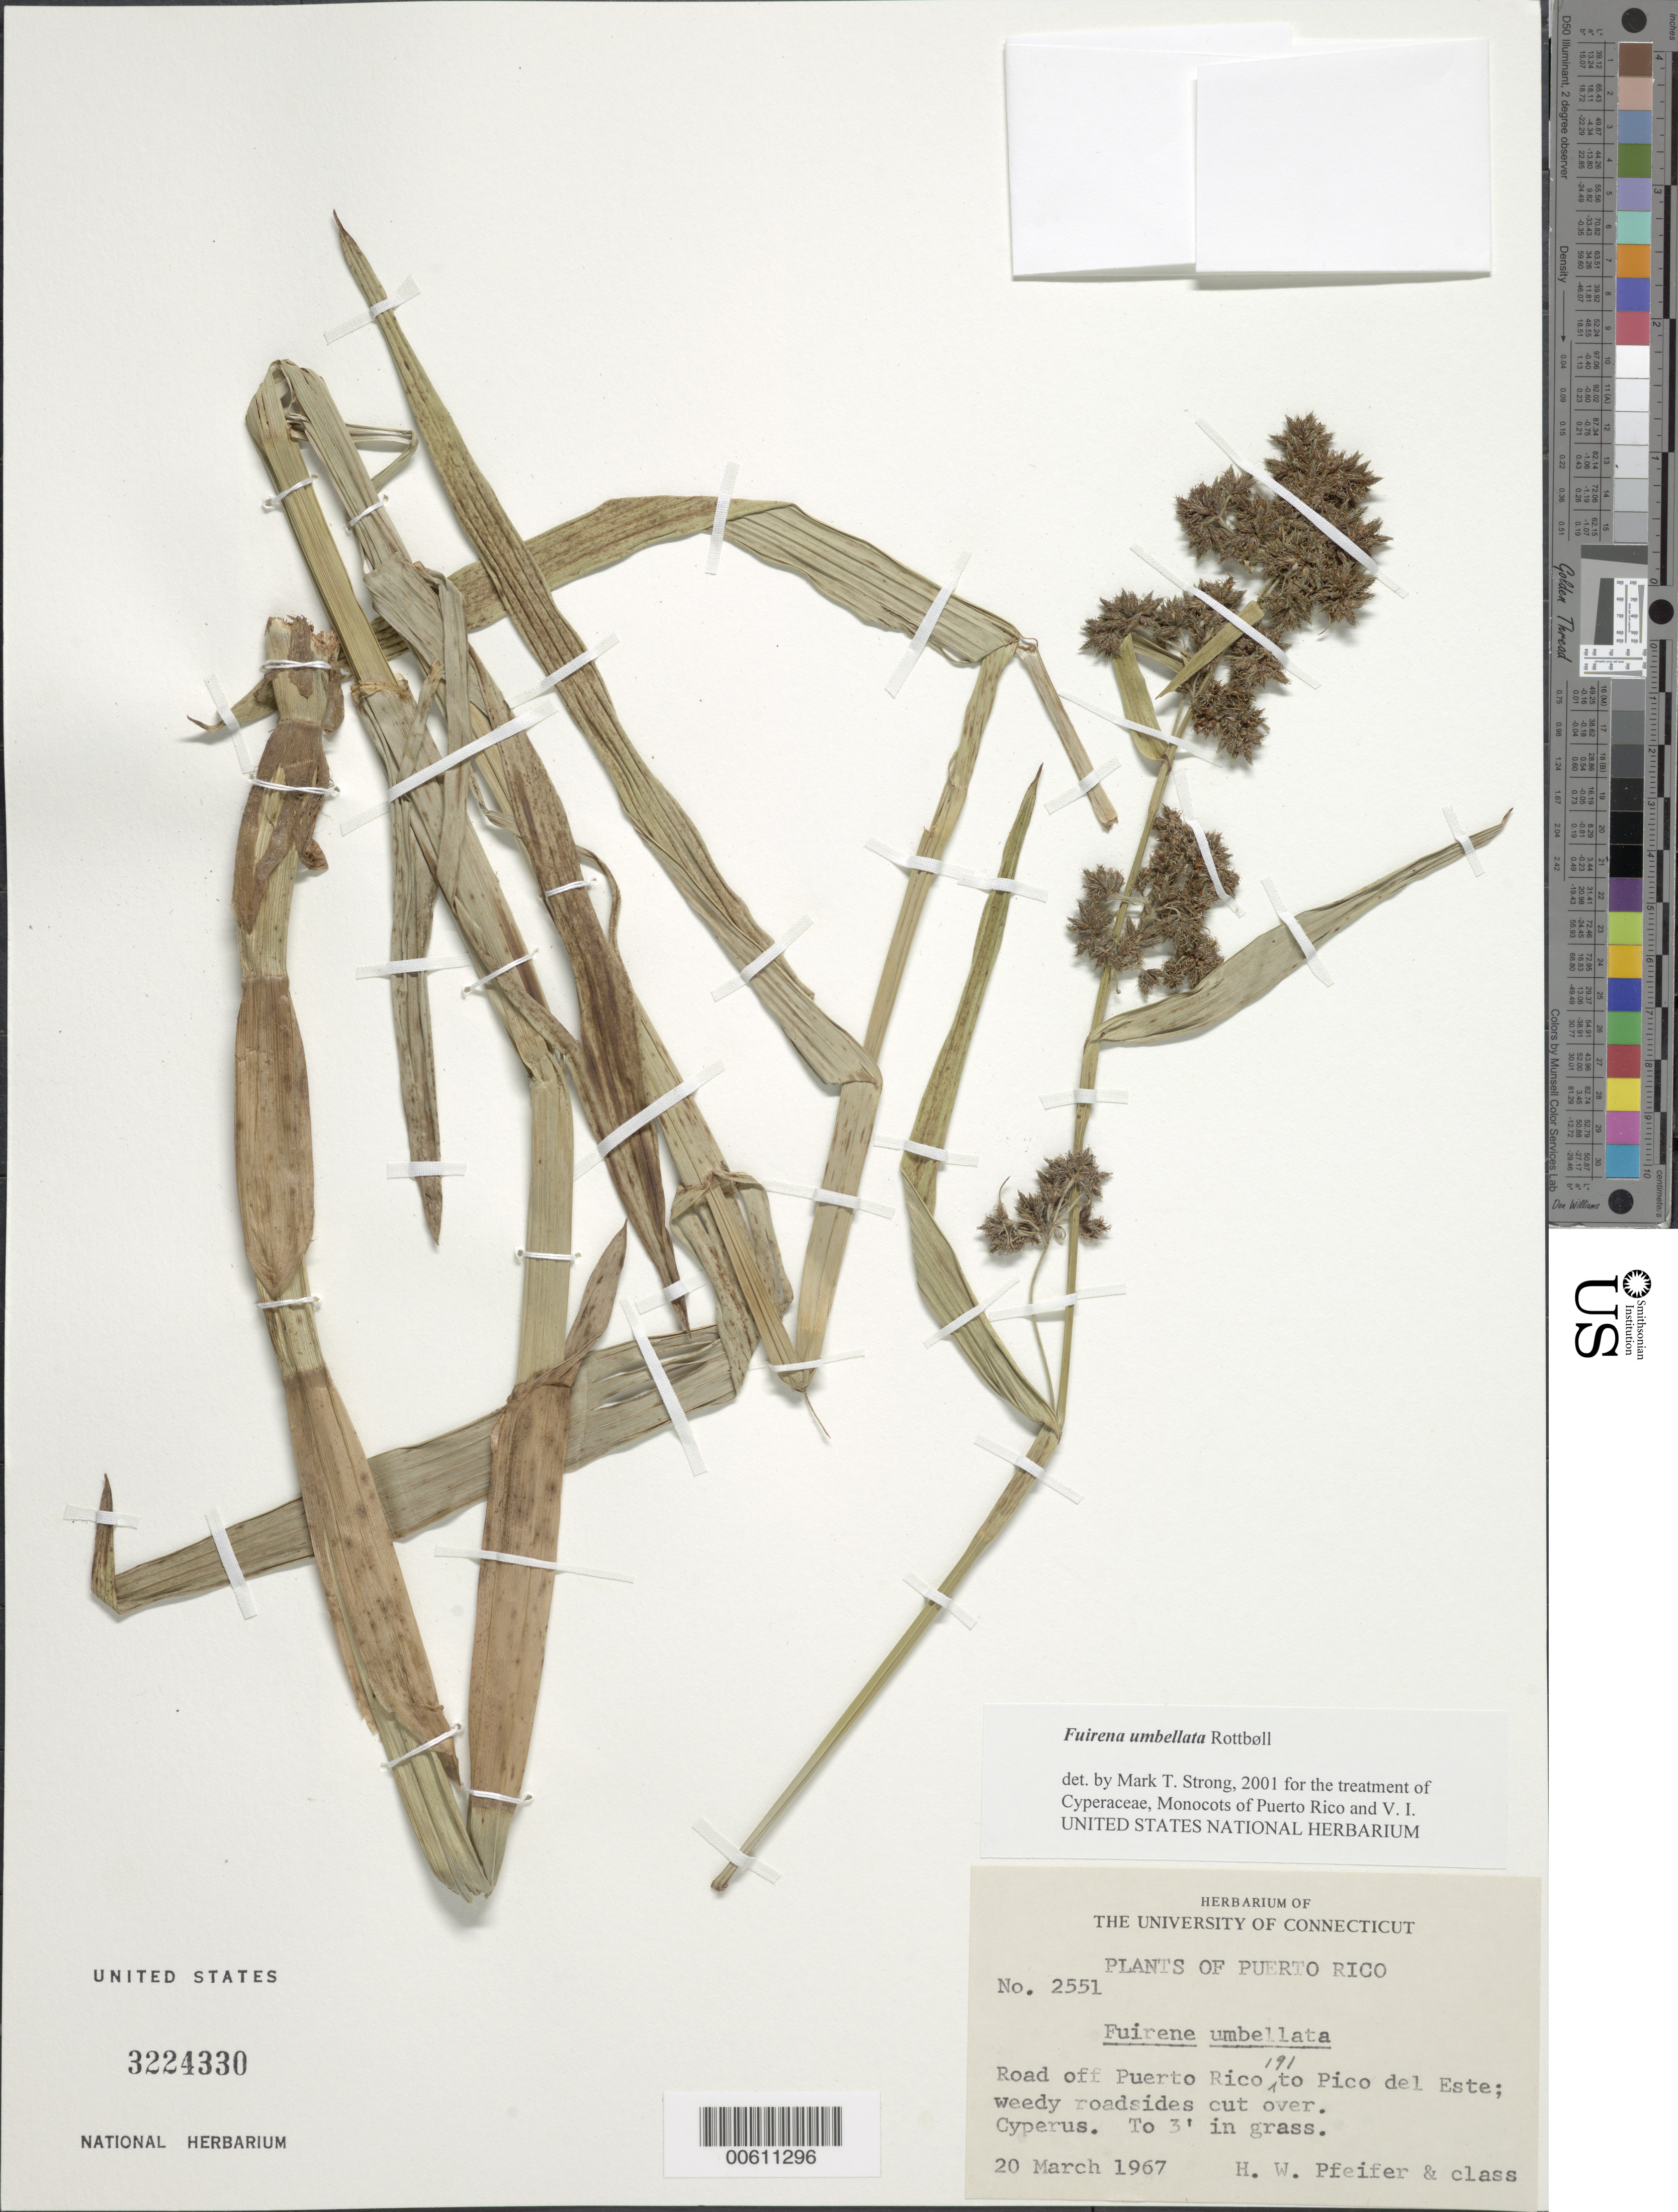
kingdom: Plantae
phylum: Tracheophyta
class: Liliopsida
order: Poales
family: Cyperaceae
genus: Fuirena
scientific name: Fuirena umbellata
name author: Rottb.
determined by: Strong, M. T., (US), Smithsonian Institution - National Museum of Natural History (UNITED STATES)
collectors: H. W. Pfeifer & Class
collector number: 2551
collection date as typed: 20 Mar 1967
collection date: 1967-03-20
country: Puerto Rico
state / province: Naguabo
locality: Road off P.R. 191 to Pico del Este.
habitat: Weedy roadsides cut over.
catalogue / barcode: US 3224330